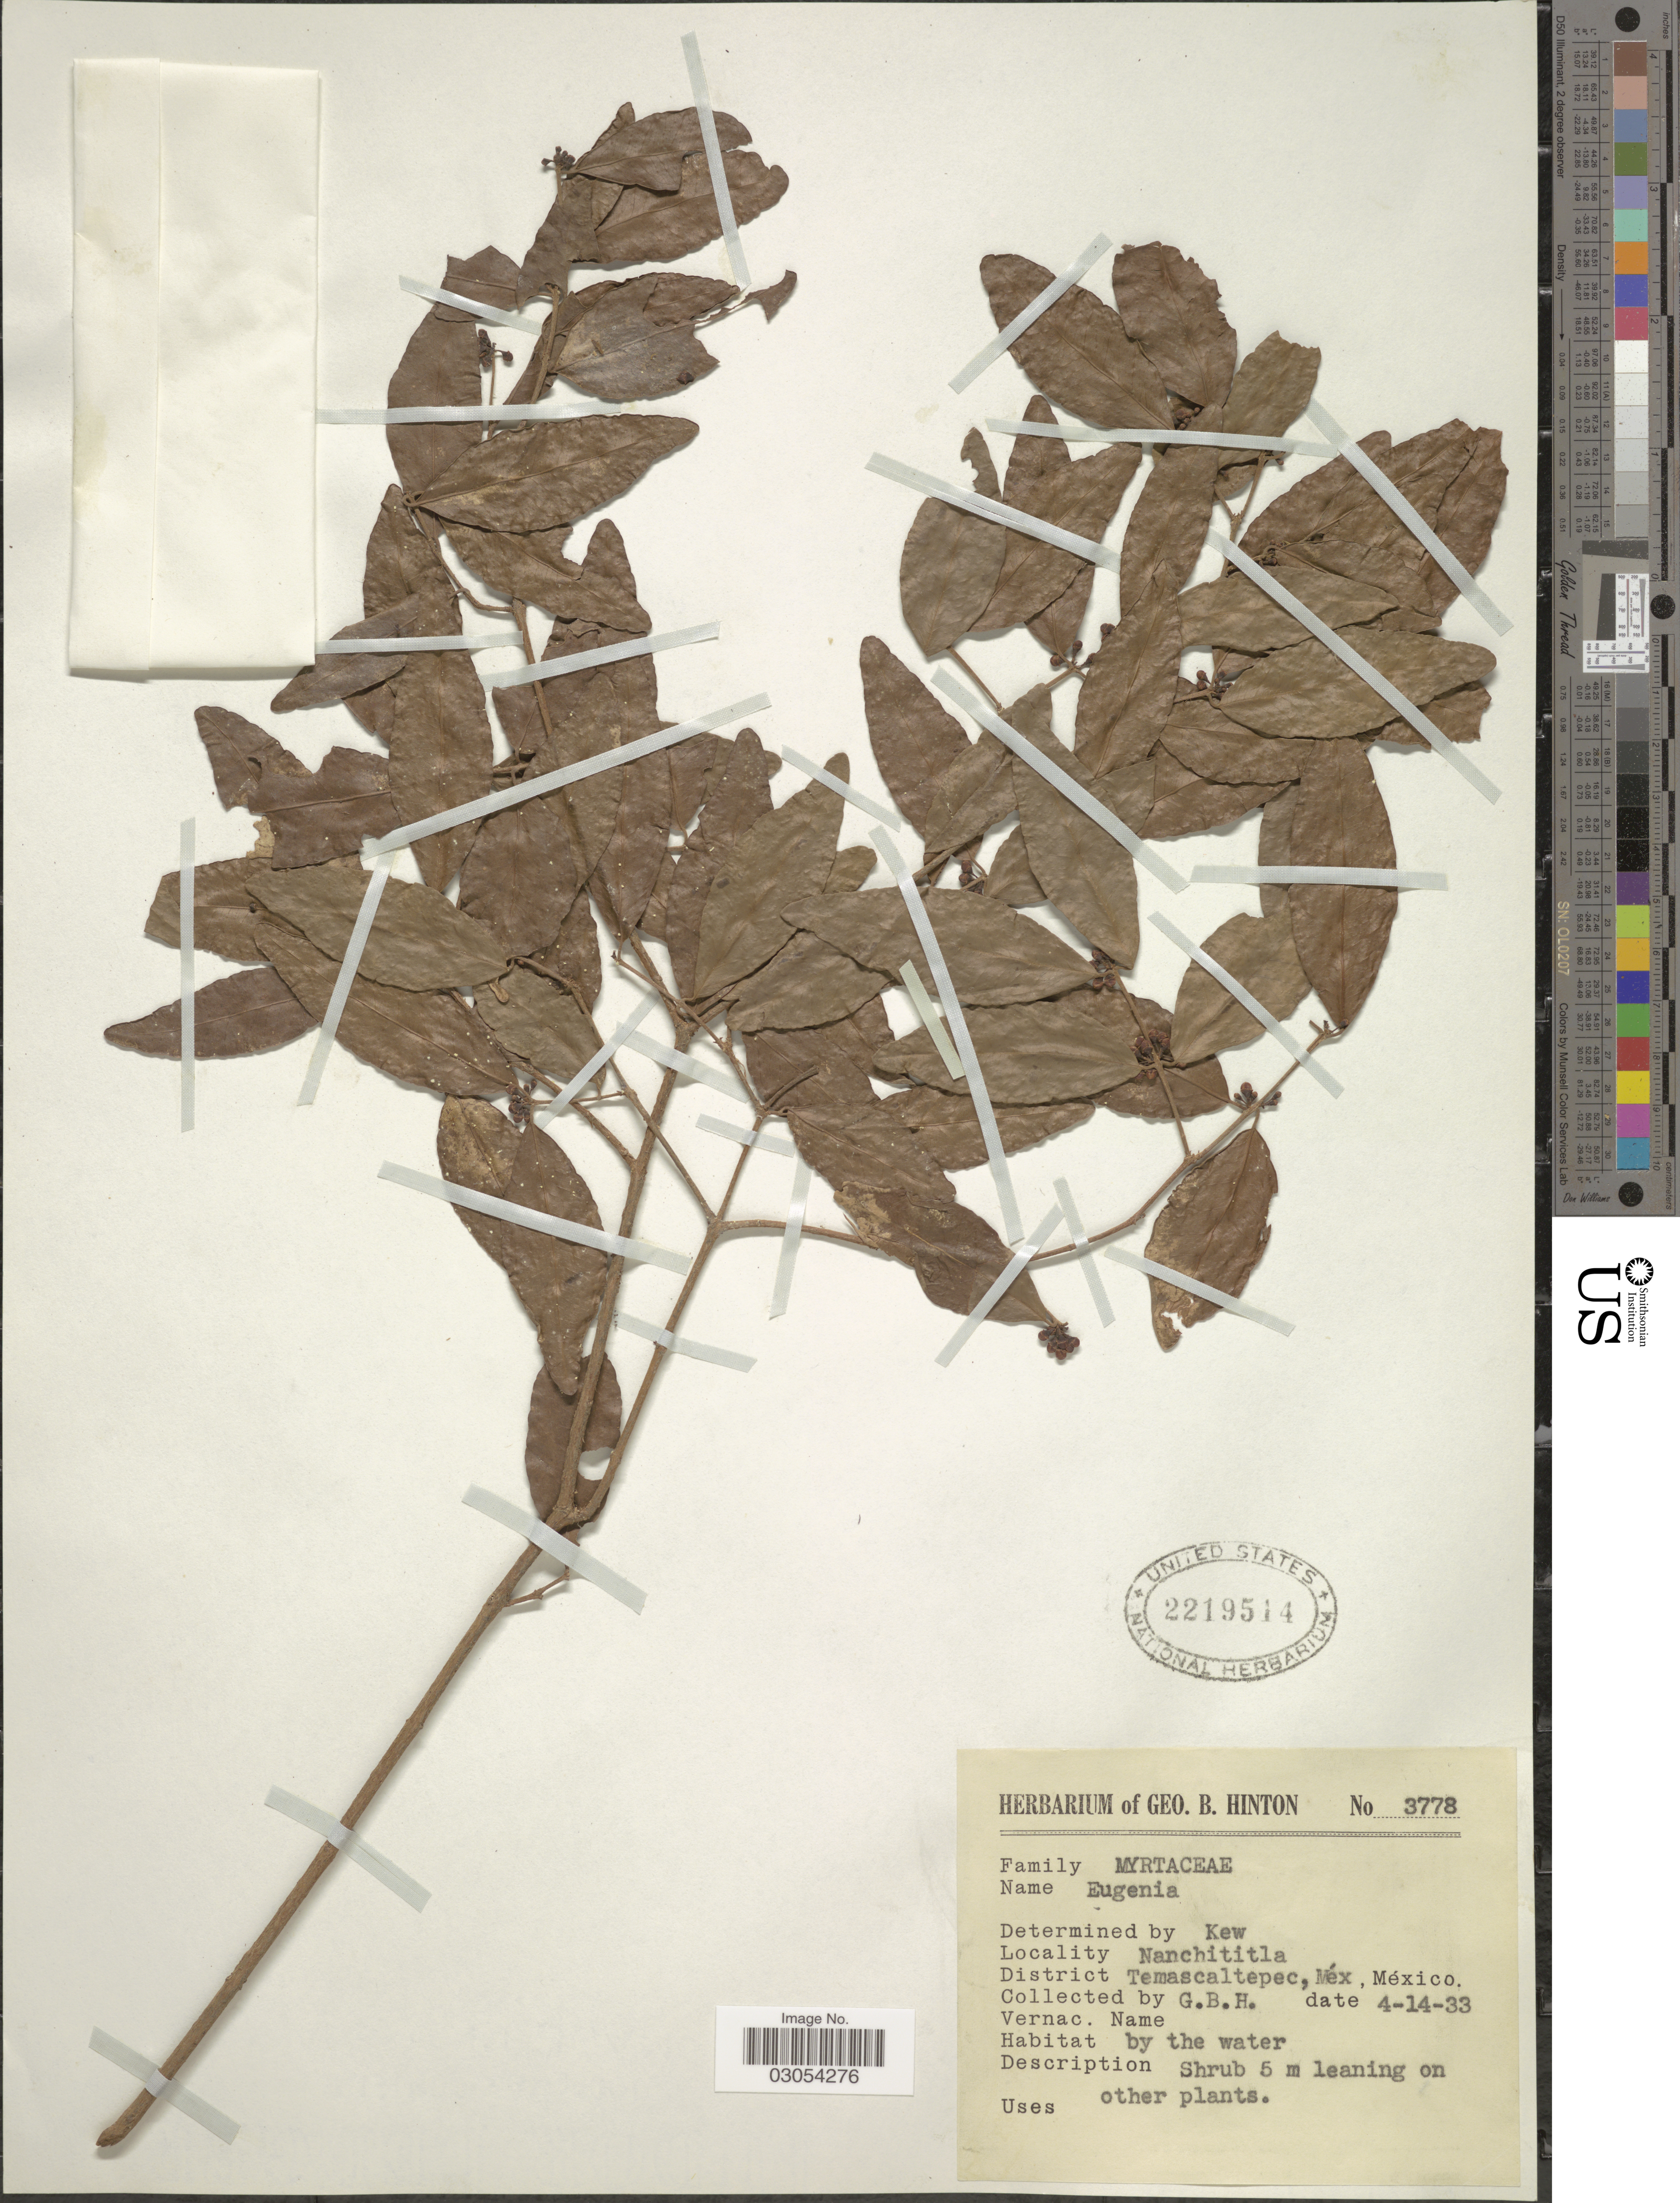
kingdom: Plantae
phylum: Tracheophyta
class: Magnoliopsida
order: Myrtales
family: Myrtaceae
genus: Eugenia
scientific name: Eugenia sp.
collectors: G. B. Hinton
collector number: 3778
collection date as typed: Transcribed d/m/y: 14/4/33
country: Mexico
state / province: México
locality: Nanchititla. District Temascaltepec, Méx.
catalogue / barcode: US 2219514